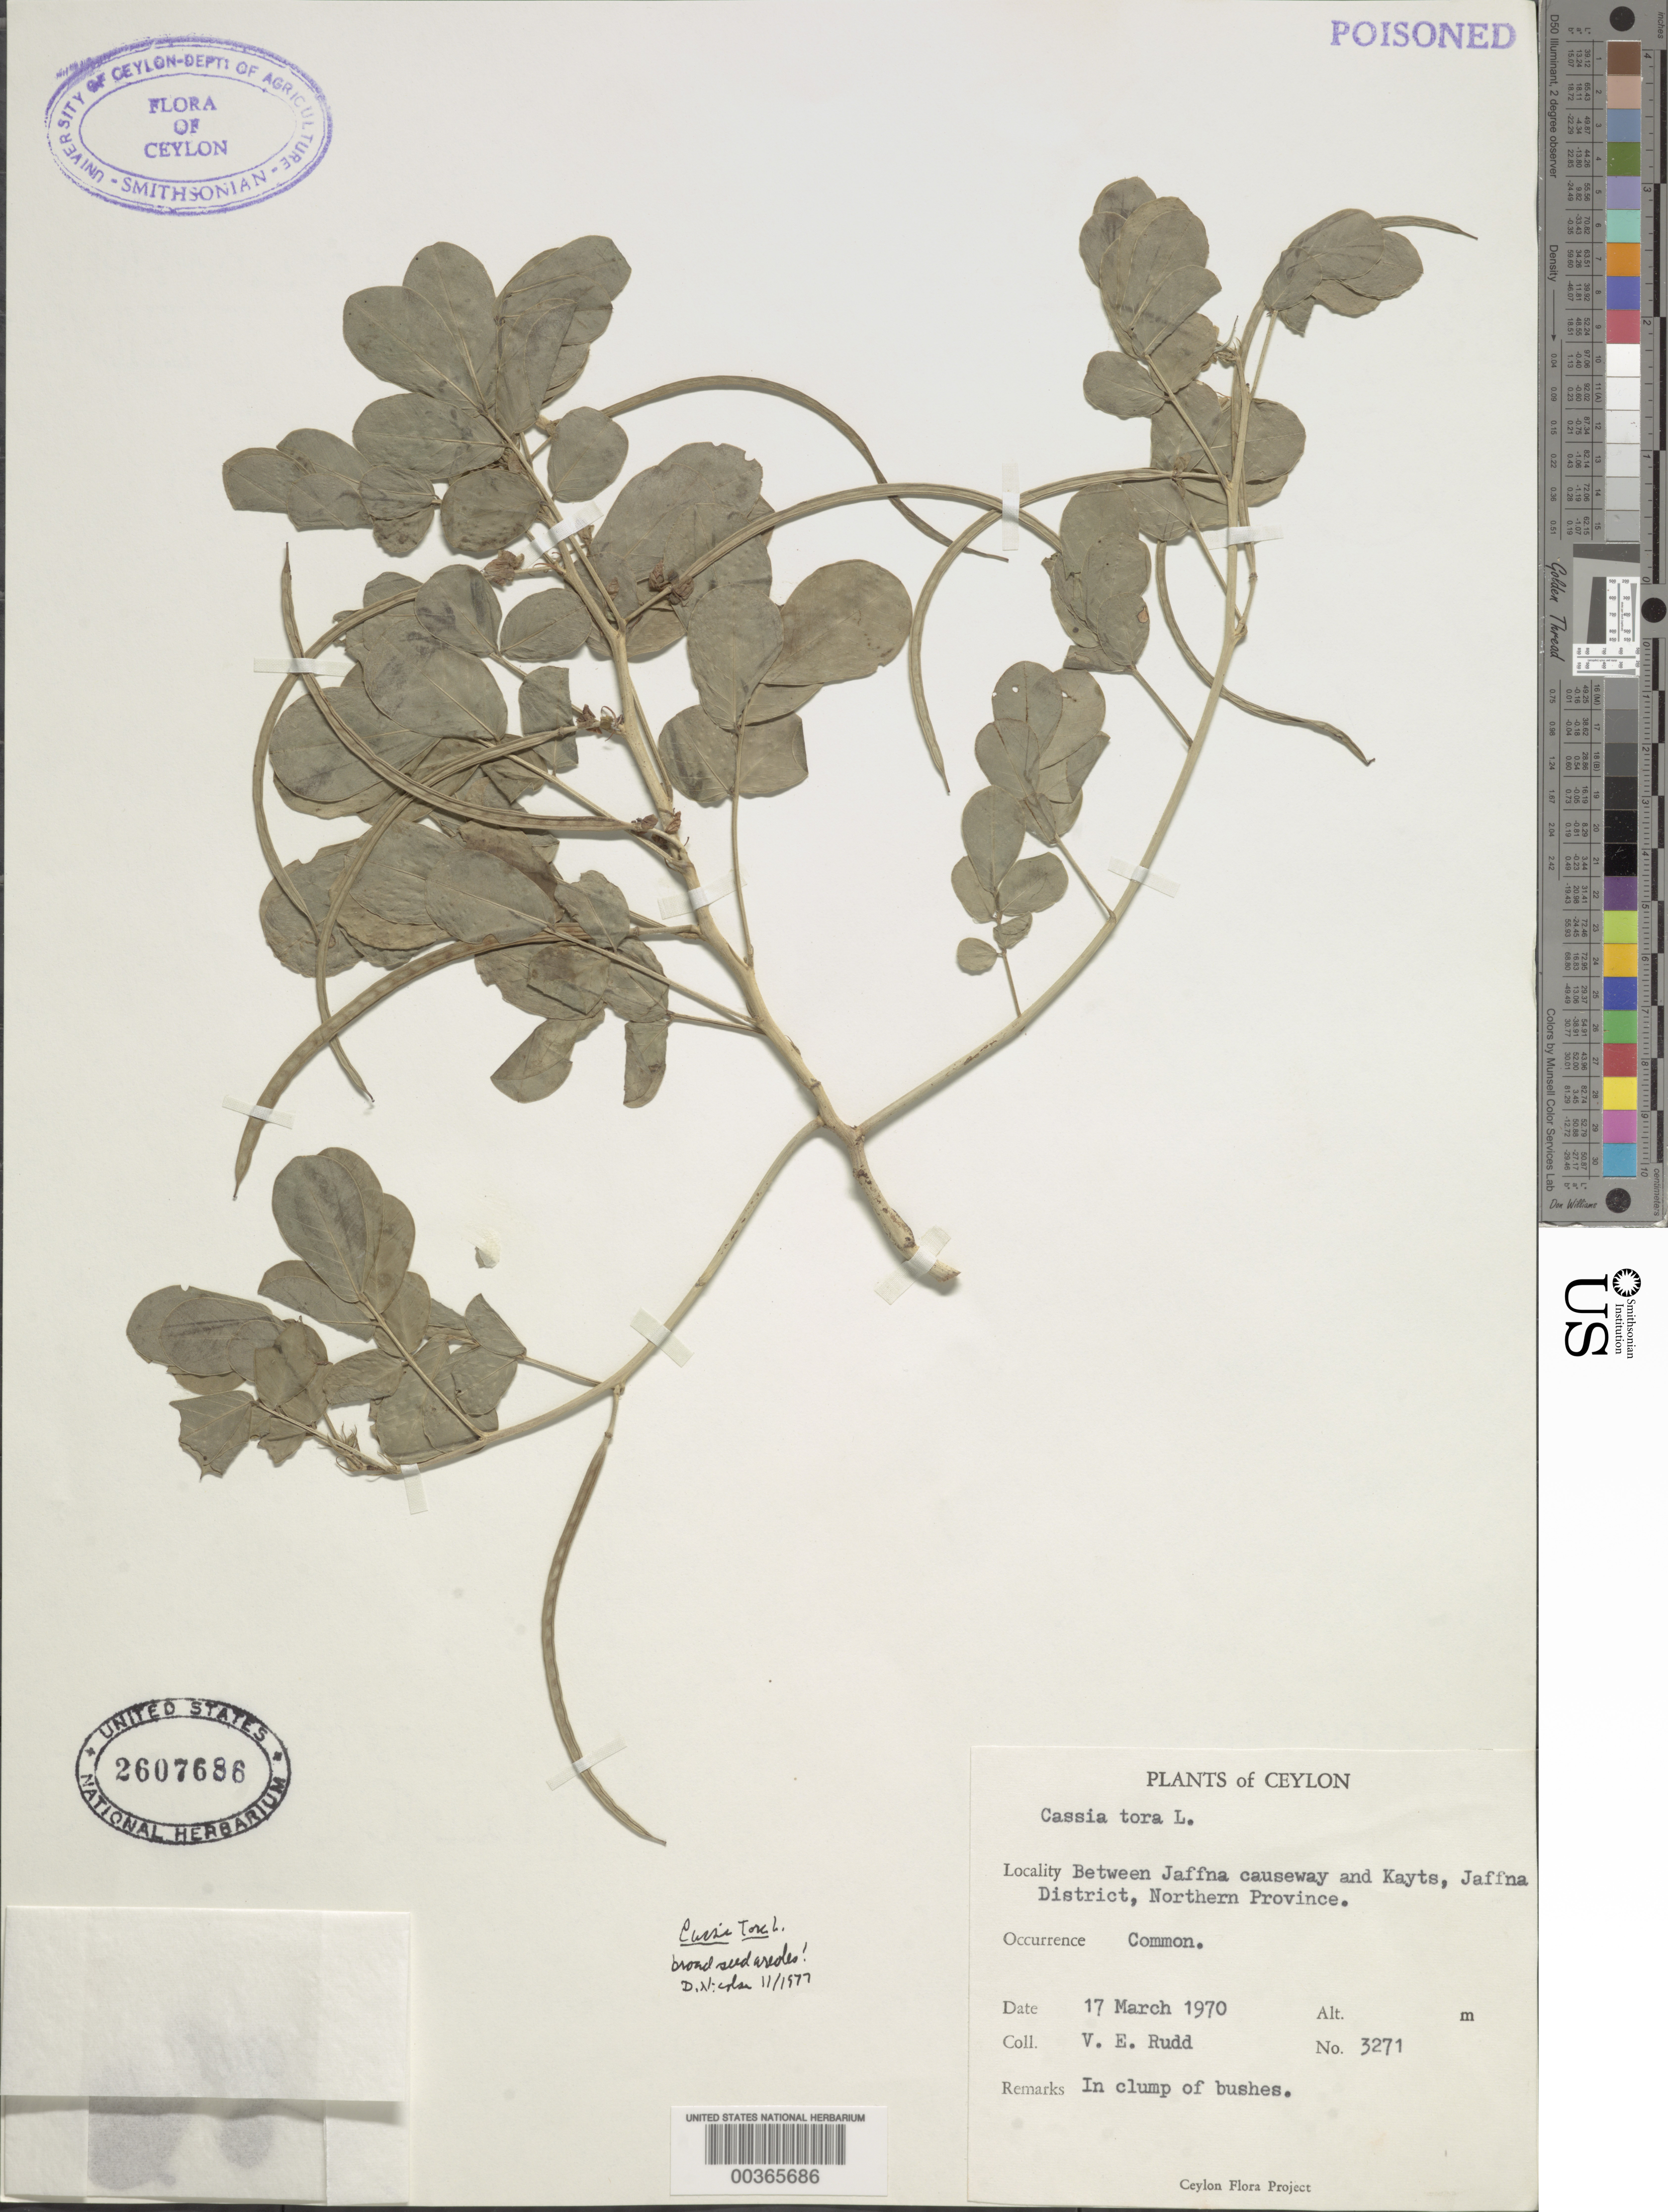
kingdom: Plantae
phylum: Tracheophyta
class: Magnoliopsida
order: Fabales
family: Fabaceae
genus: Senna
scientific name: Senna obtusifolia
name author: (L.) H.S. Irwin & Barneby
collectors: V. E. Rudd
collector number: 3271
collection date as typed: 17 Mar 1970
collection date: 1970-03-17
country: Sri Lanka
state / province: Northern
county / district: Jaffna Dist.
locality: Between jaffna causeway and kayts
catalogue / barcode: US 2607686